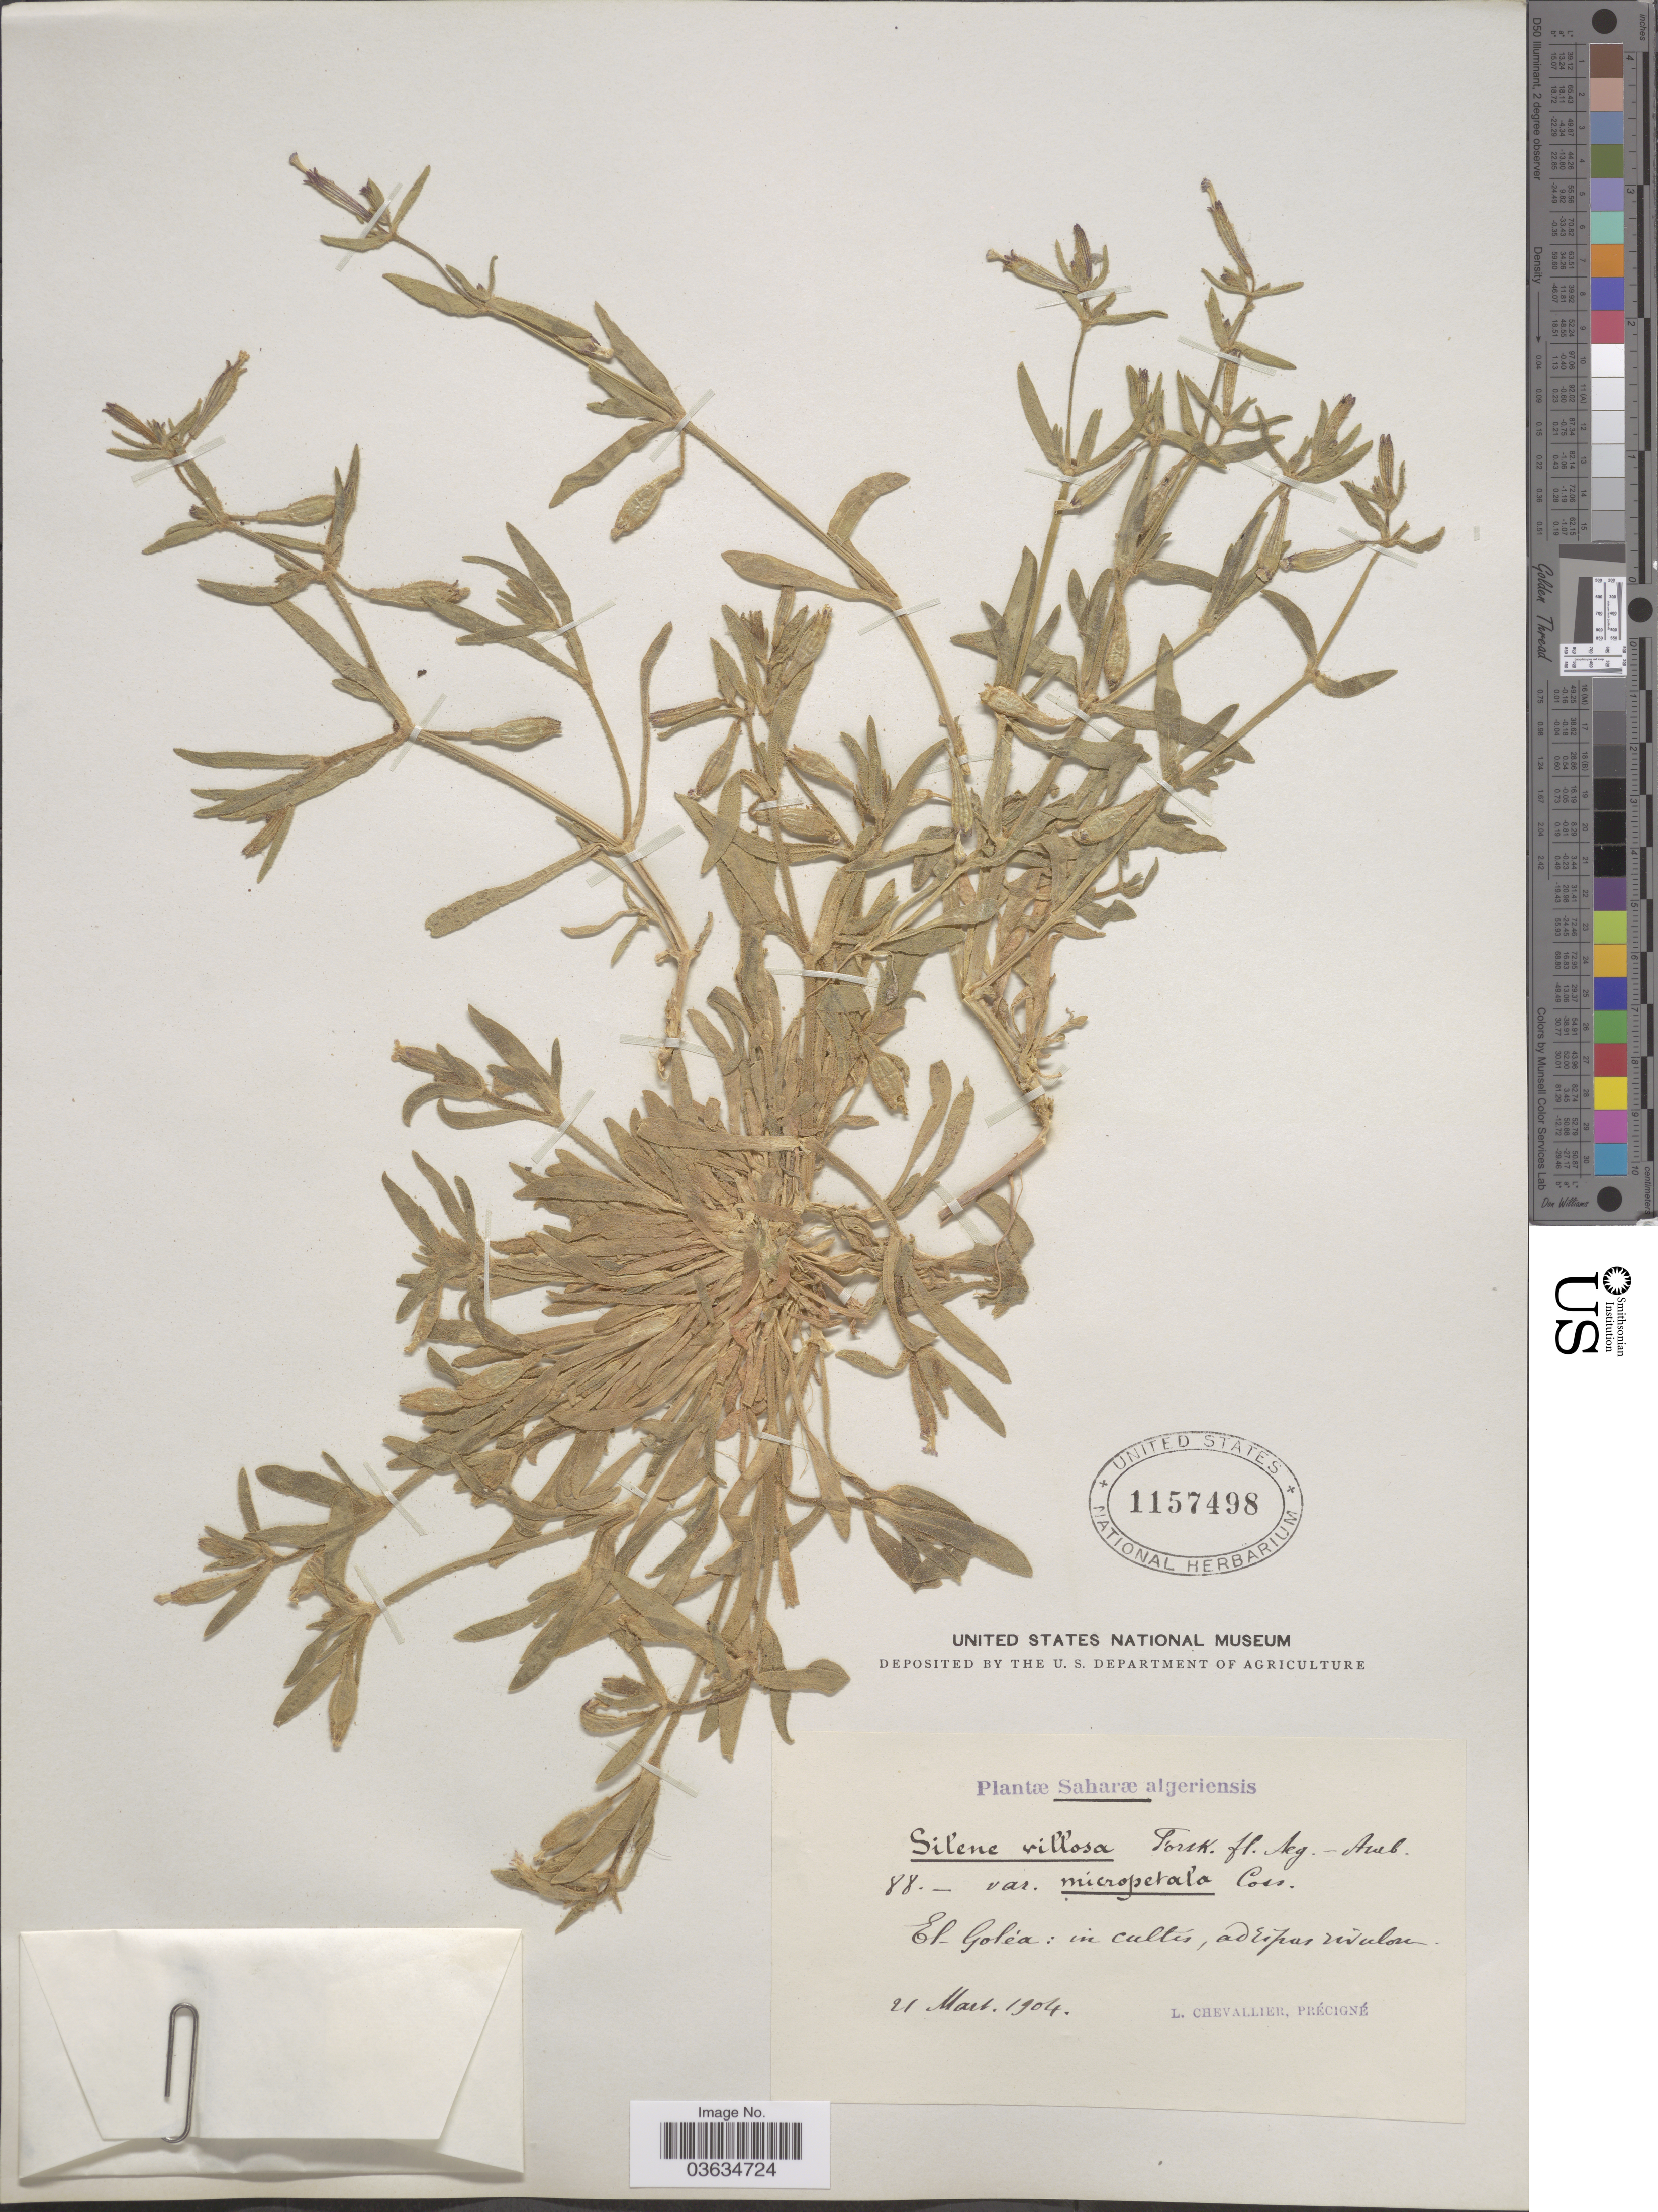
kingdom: Plantae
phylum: Tracheophyta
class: Magnoliopsida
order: Caryophyllales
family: Caryophyllaceae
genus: Silene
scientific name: Silene villosa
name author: Forssk.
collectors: L. Chevallier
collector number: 88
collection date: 1904-03-21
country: Algeria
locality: Saharæ algeriensis. El Golia: in cultis, ad ripas rivulon.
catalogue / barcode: US 1157498